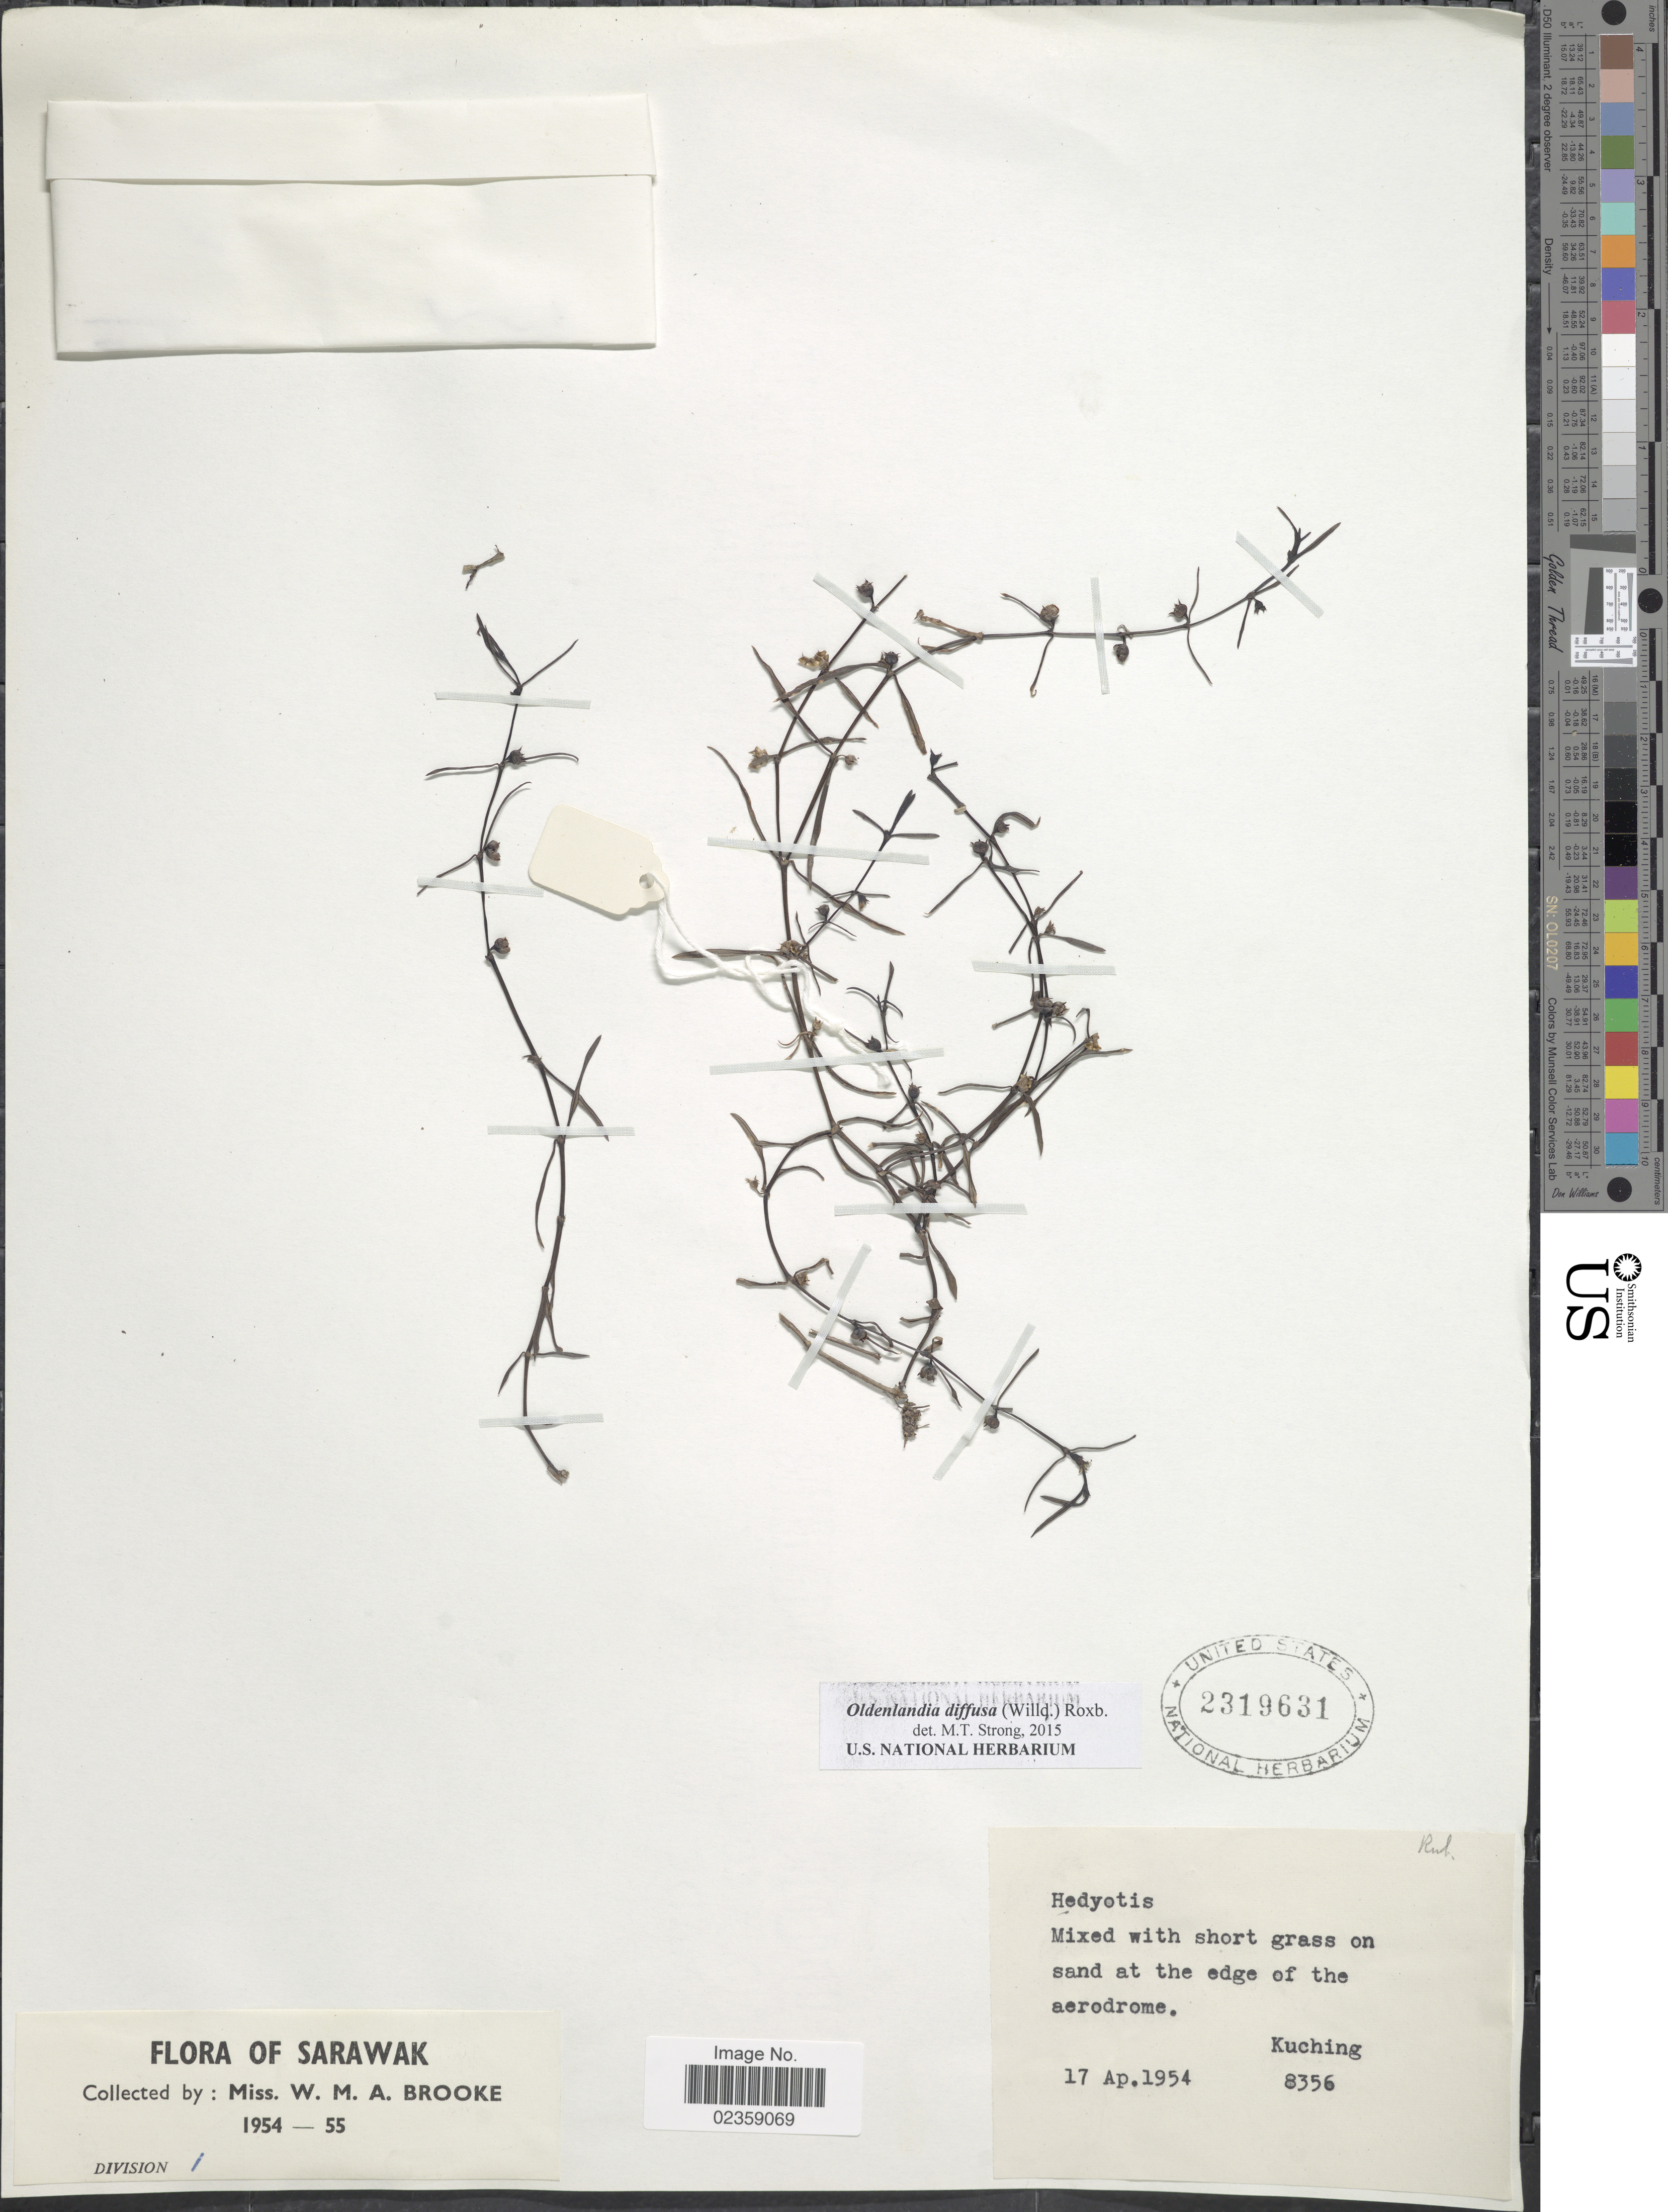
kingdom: Plantae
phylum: Tracheophyta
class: Magnoliopsida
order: Gentianales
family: Rubiaceae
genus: Oldenlandia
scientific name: Oldenlandia diffusa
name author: (Willd.) Roxb.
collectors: W. Brooke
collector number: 8356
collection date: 1954-04-17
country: Malaysia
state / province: Sarawak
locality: Kuching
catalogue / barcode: US 2319631